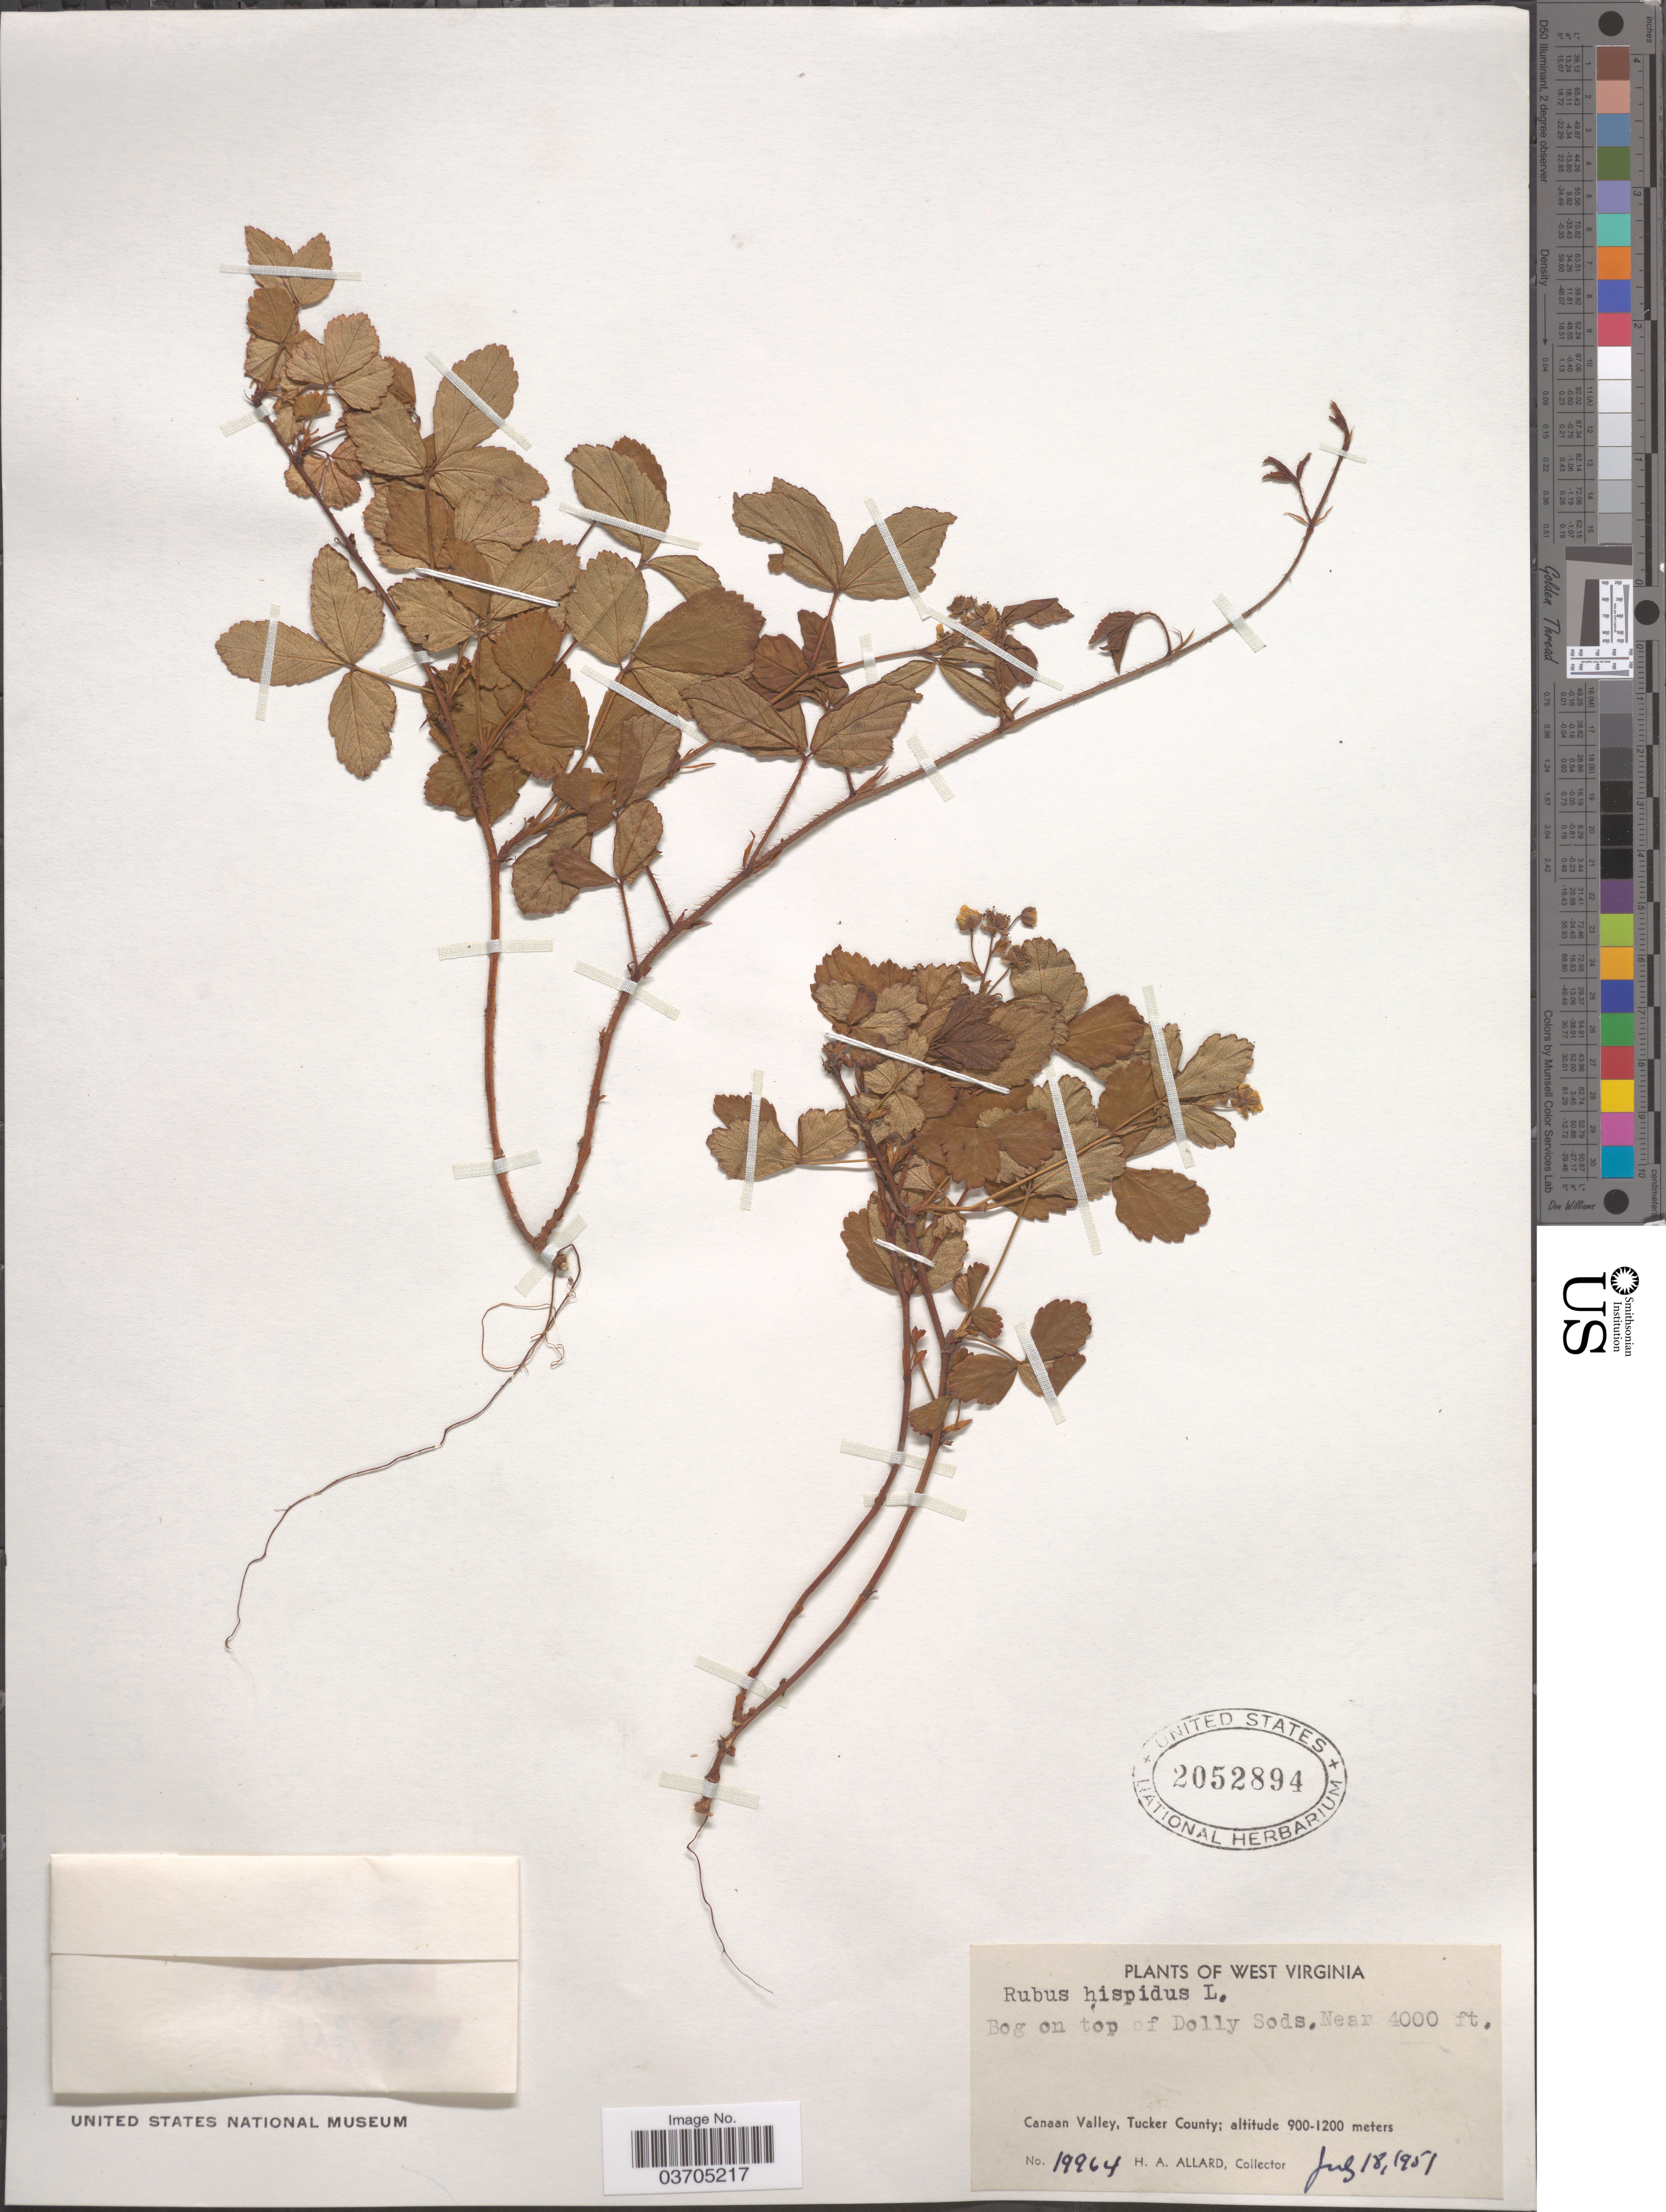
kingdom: Plantae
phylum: Tracheophyta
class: Magnoliopsida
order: Rosales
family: Rosaceae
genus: Rubus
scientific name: Rubus hispidus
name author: L.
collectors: H. A. Allard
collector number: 19964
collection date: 1951-07-18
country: United States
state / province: West Virginia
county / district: Tucker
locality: Bog on top of Dolly Sods. Canaan Valley, Tucker County.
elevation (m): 1219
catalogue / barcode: US 2052894